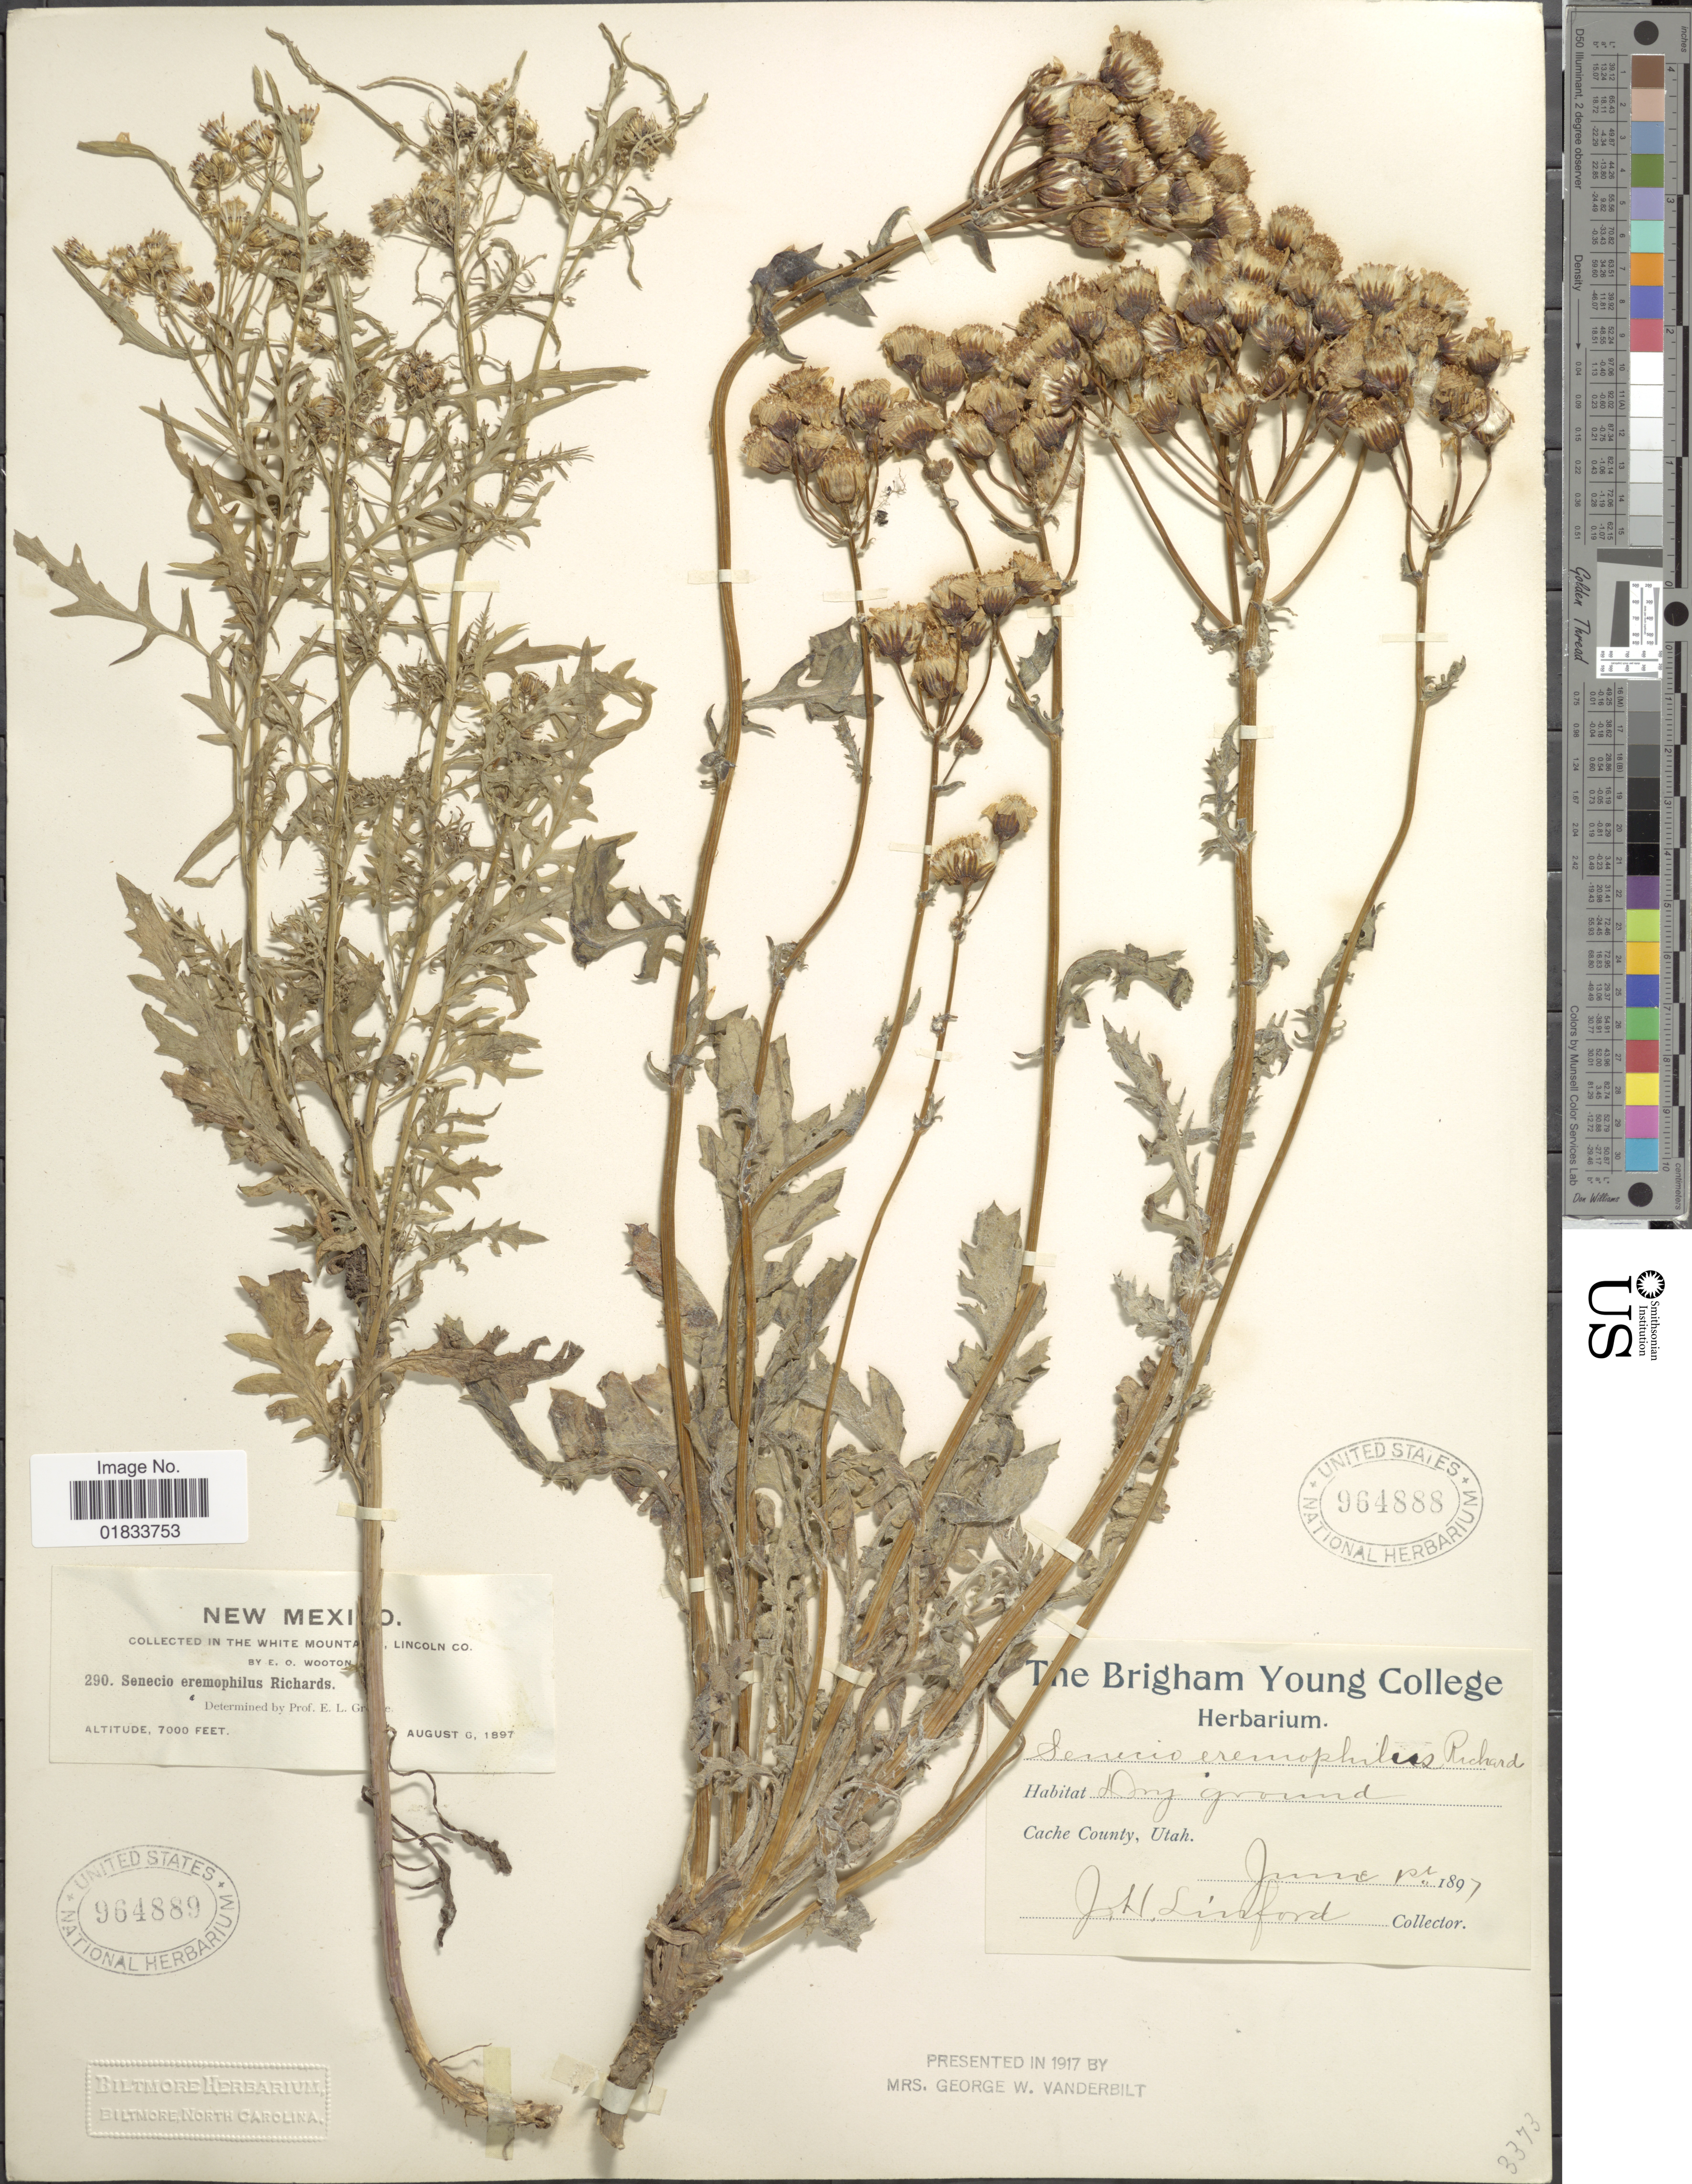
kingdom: Plantae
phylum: Tracheophyta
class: Magnoliopsida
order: Asterales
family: Asteraceae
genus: Senecio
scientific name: Senecio eremophilus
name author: Richardson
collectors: E. O. Wooton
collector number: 290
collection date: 1897-08-06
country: United States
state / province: New Mexico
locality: White Mountains, Lincoln Co.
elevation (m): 2134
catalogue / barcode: US 964889